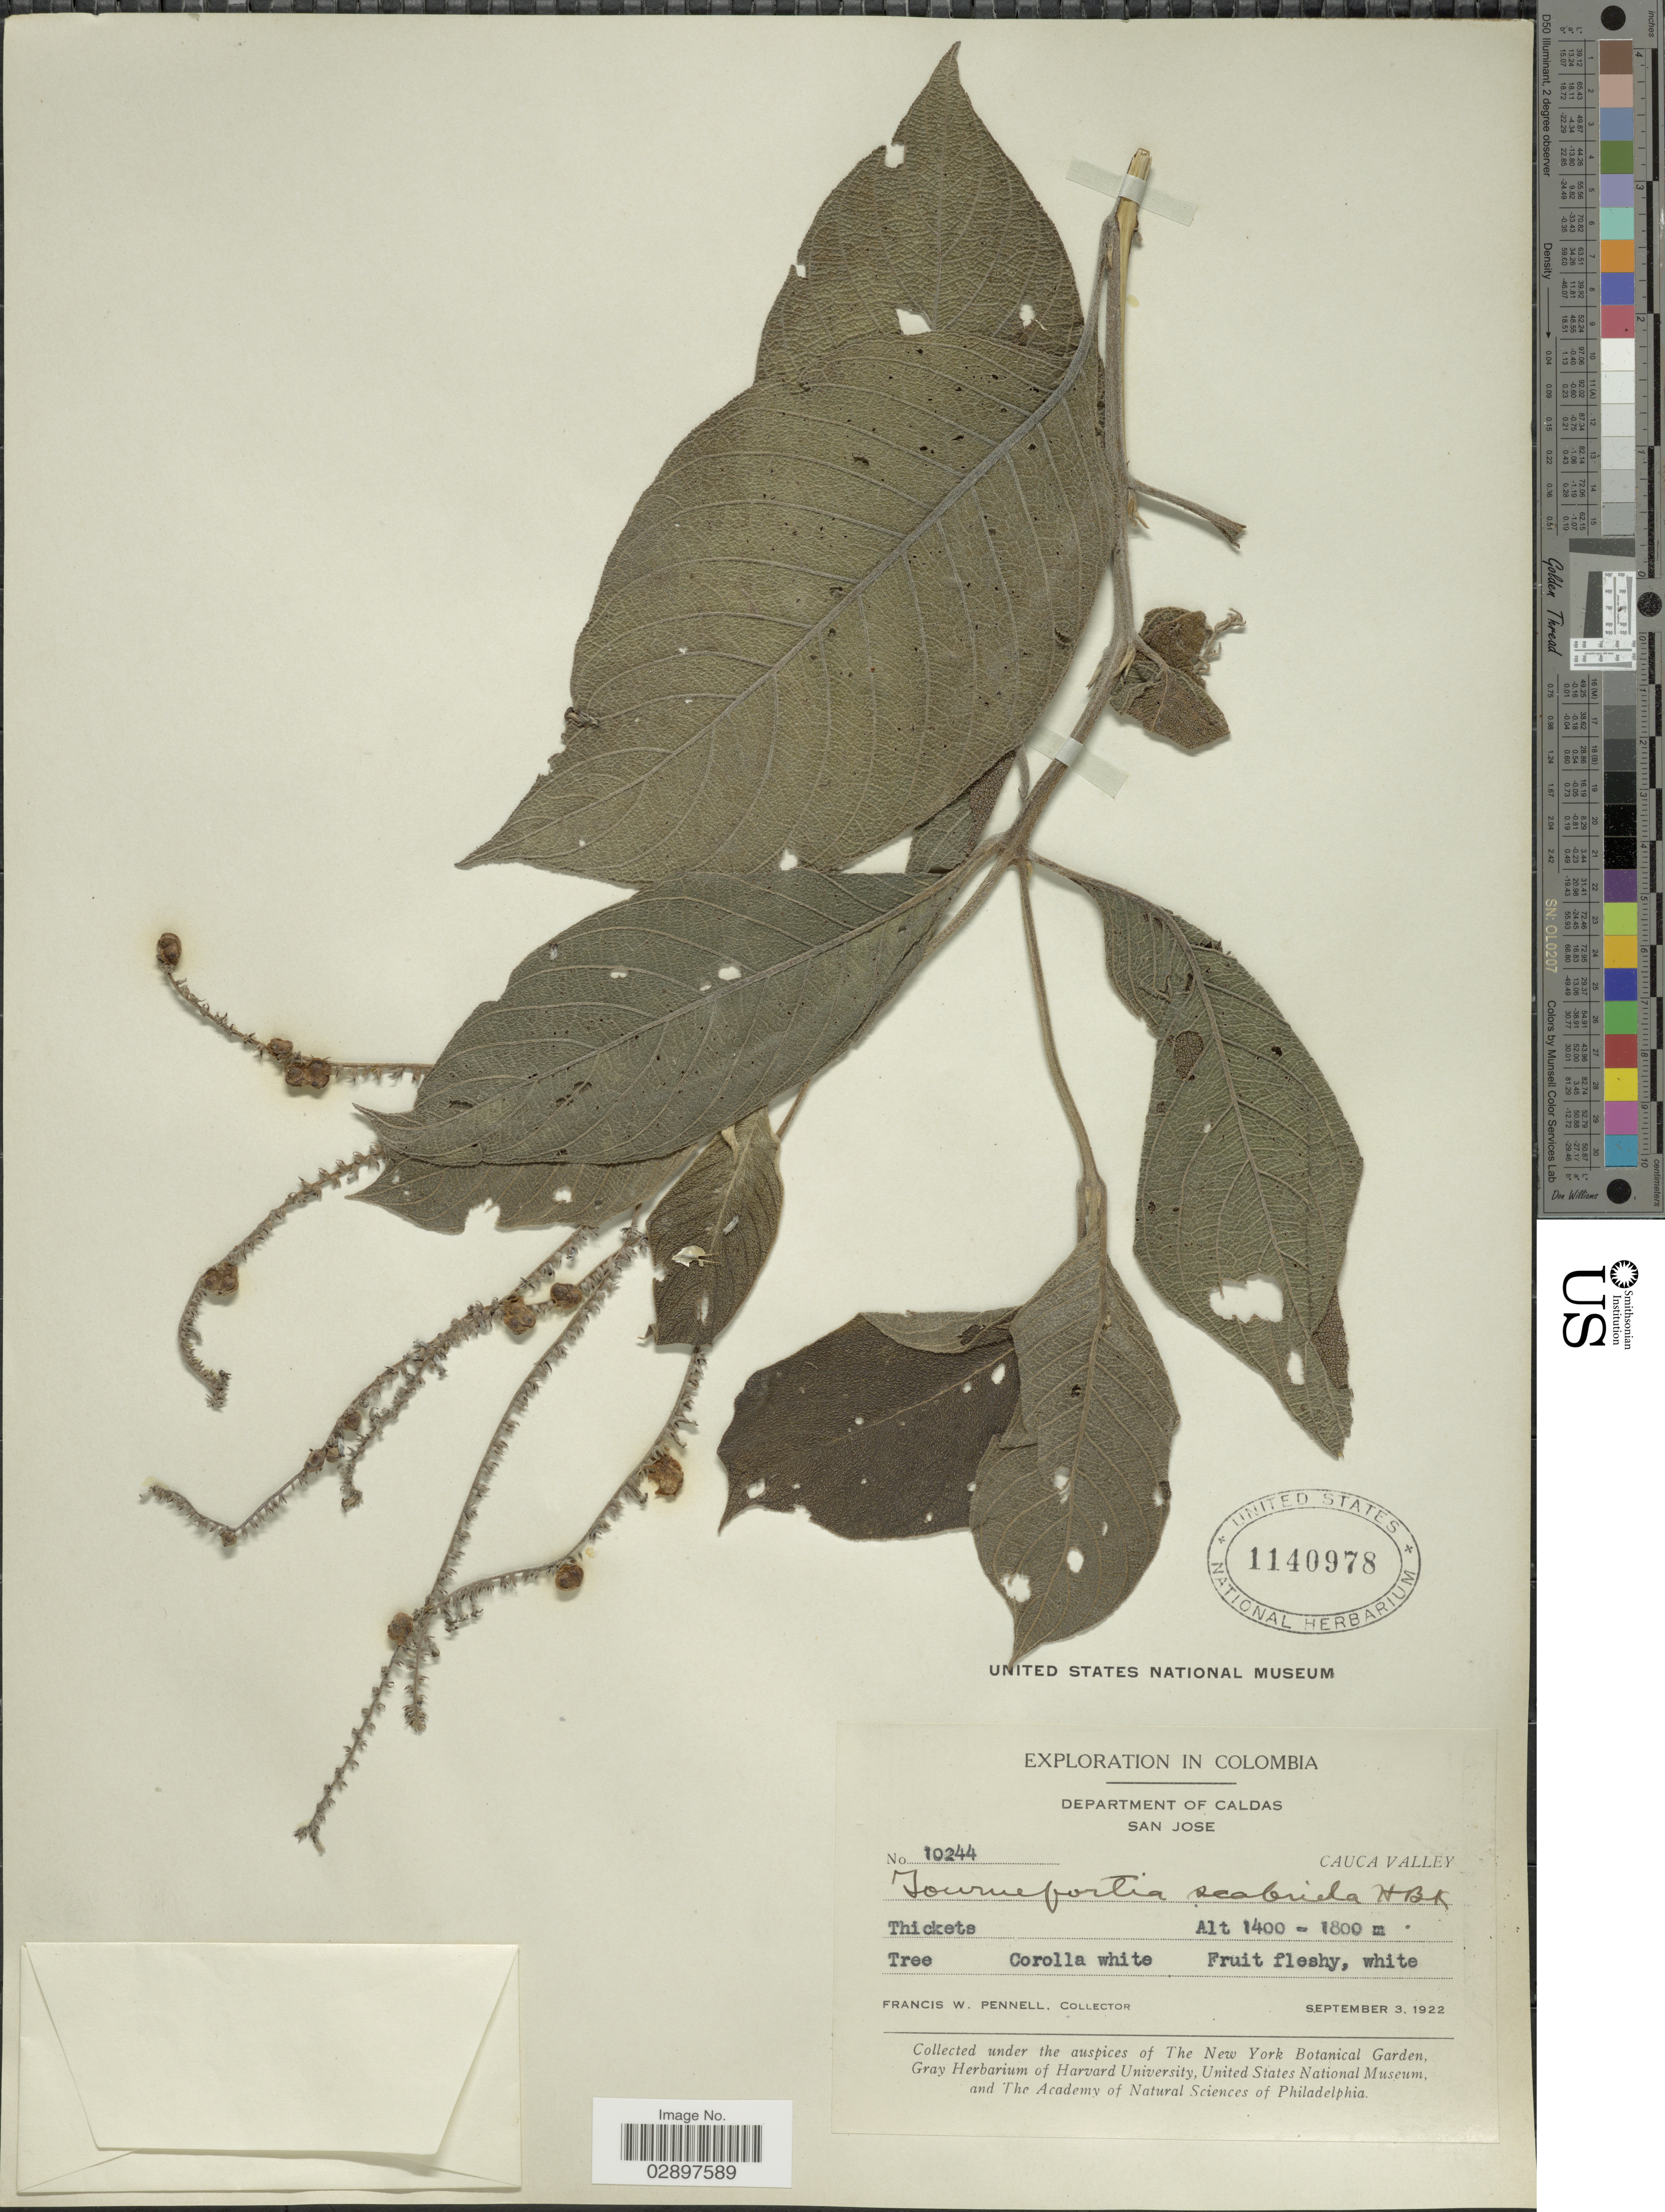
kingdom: Plantae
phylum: Tracheophyta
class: Magnoliopsida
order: Boraginales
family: Heliotropiaceae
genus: Tournefortia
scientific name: Tournefortia scabrida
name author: Kunth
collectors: F. W. Pennell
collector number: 10244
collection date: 1922-09-03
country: Colombia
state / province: Caldas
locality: Departament of Caldas. San Jose. Cauca Valley.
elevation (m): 1400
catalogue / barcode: US 1140978